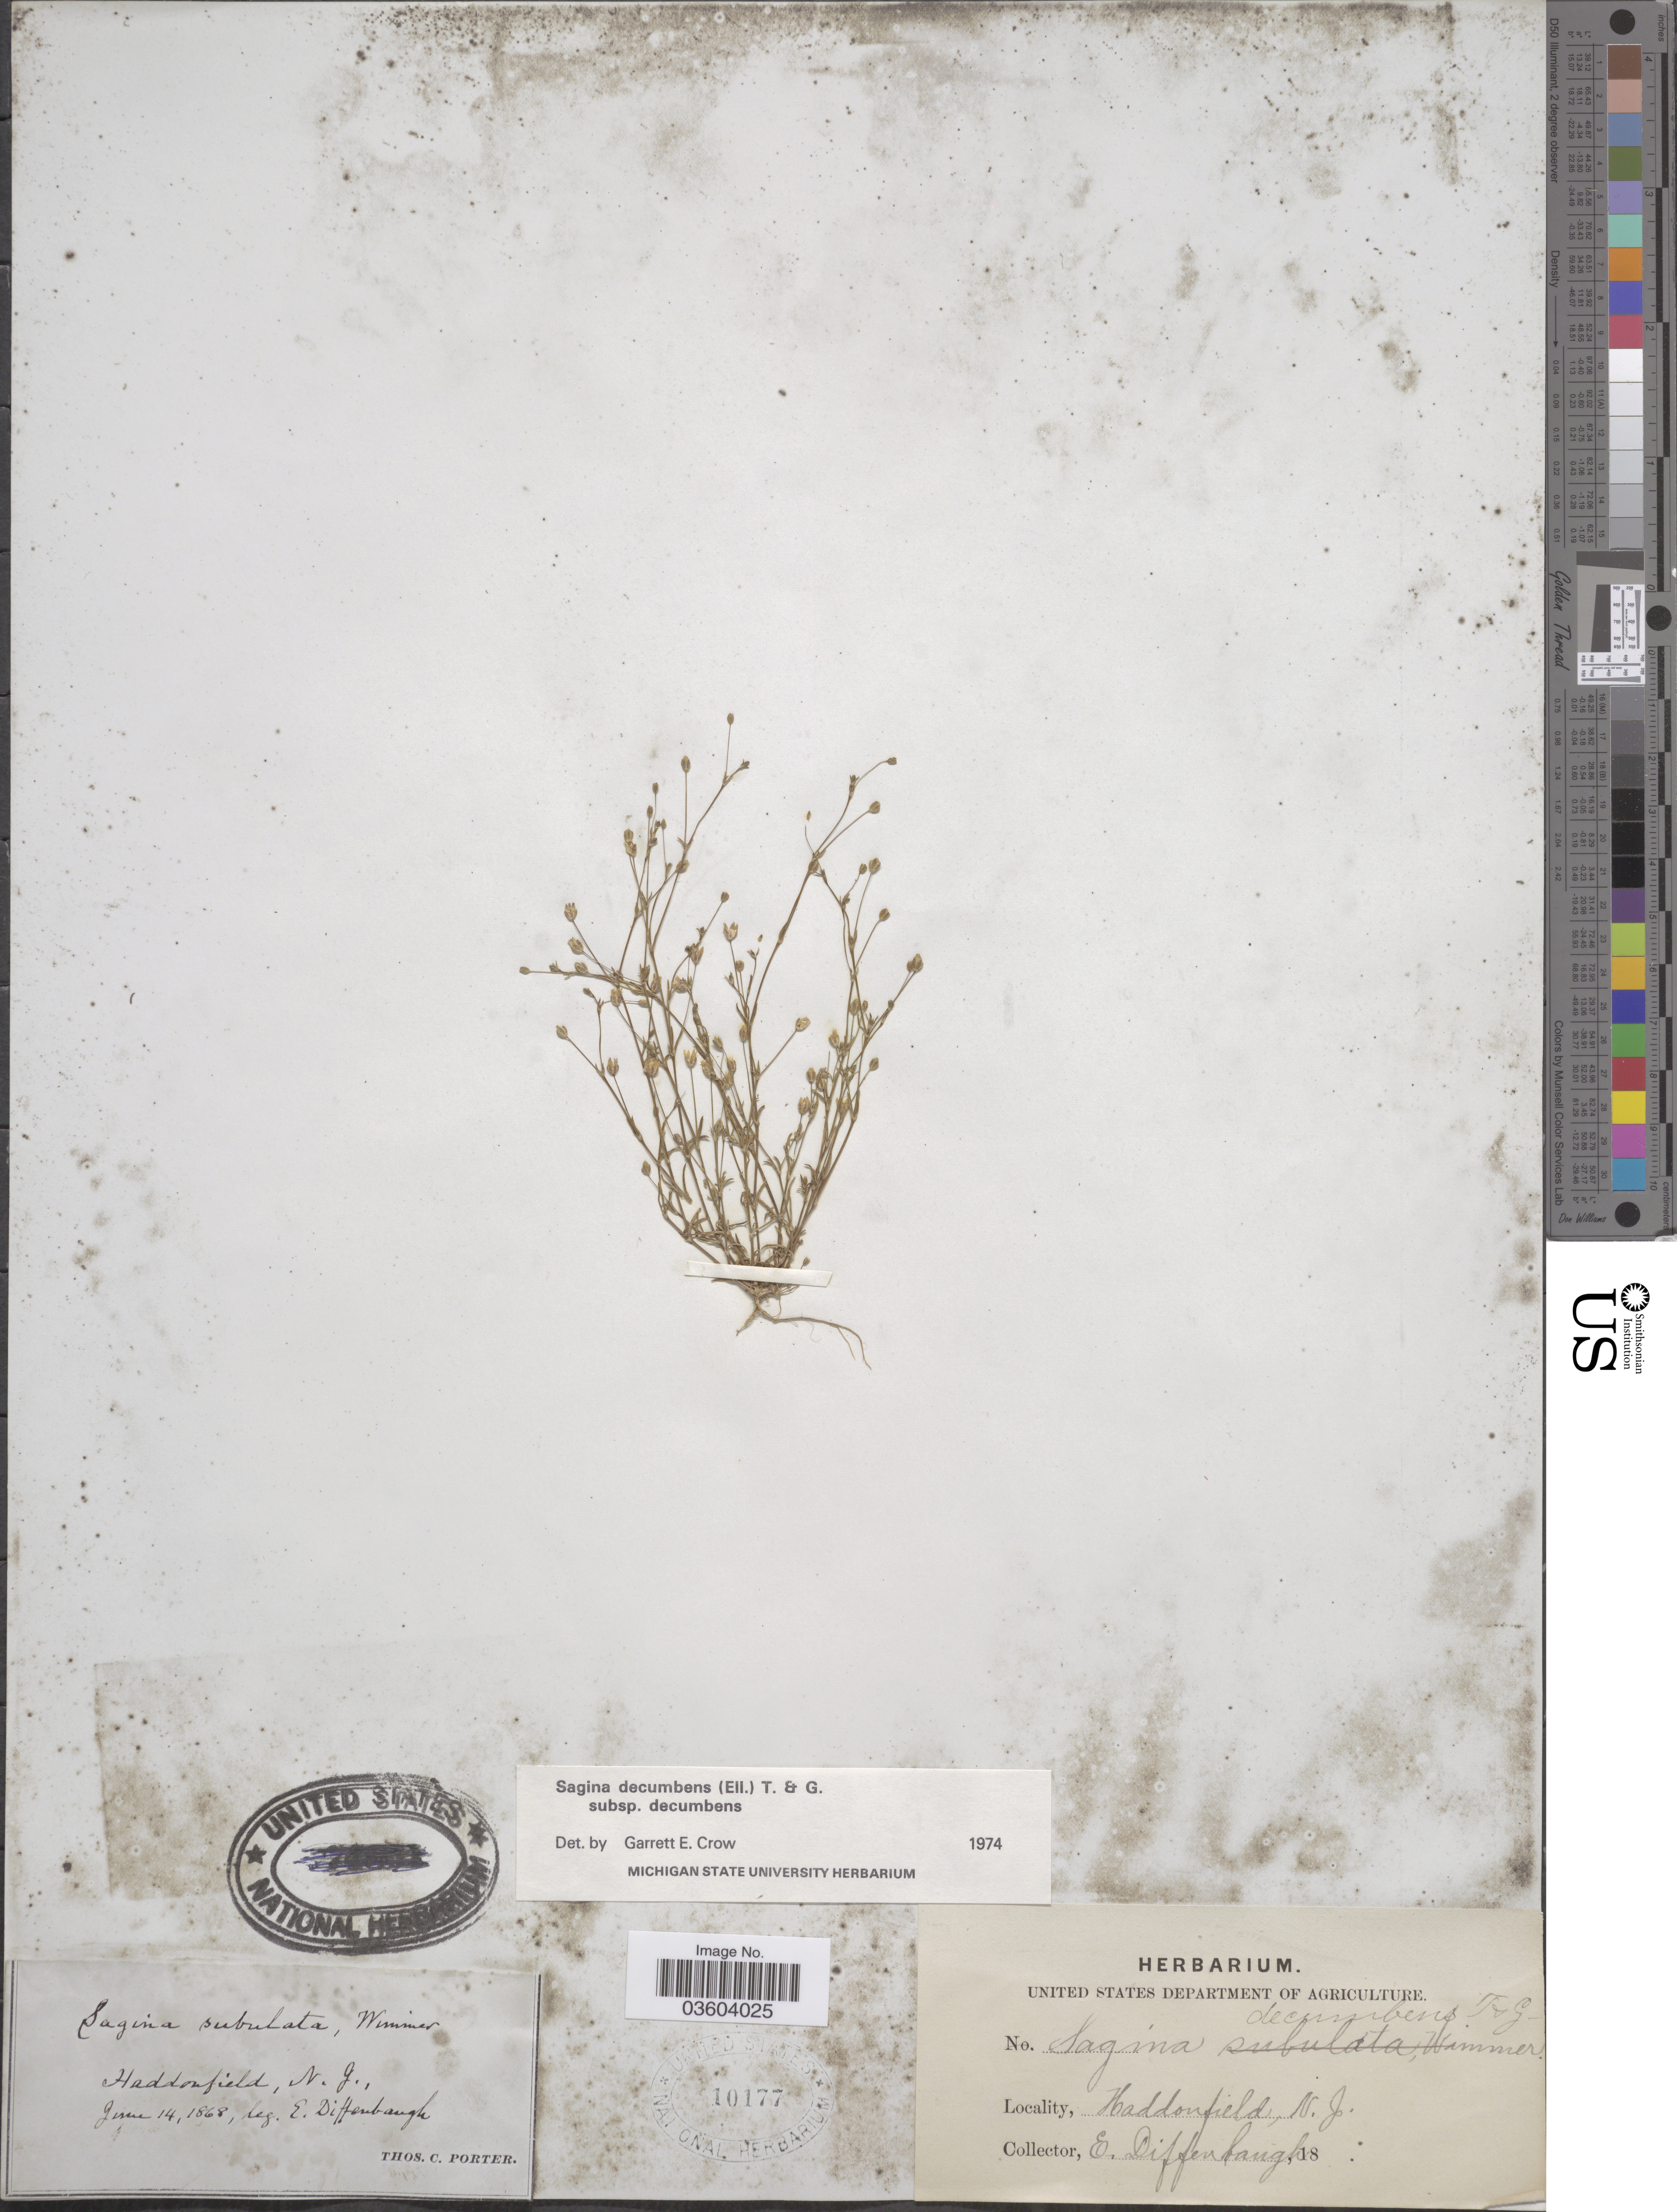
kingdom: Plantae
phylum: Tracheophyta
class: Magnoliopsida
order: Caryophyllales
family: Caryophyllaceae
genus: Sagina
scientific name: Sagina decumbens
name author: (Elliott) Torr. & A. Gray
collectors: E. Diffenbaugh & T. Porter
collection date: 1868-06-14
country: United States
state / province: New Jersey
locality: Haddonfield.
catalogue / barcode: US 10177